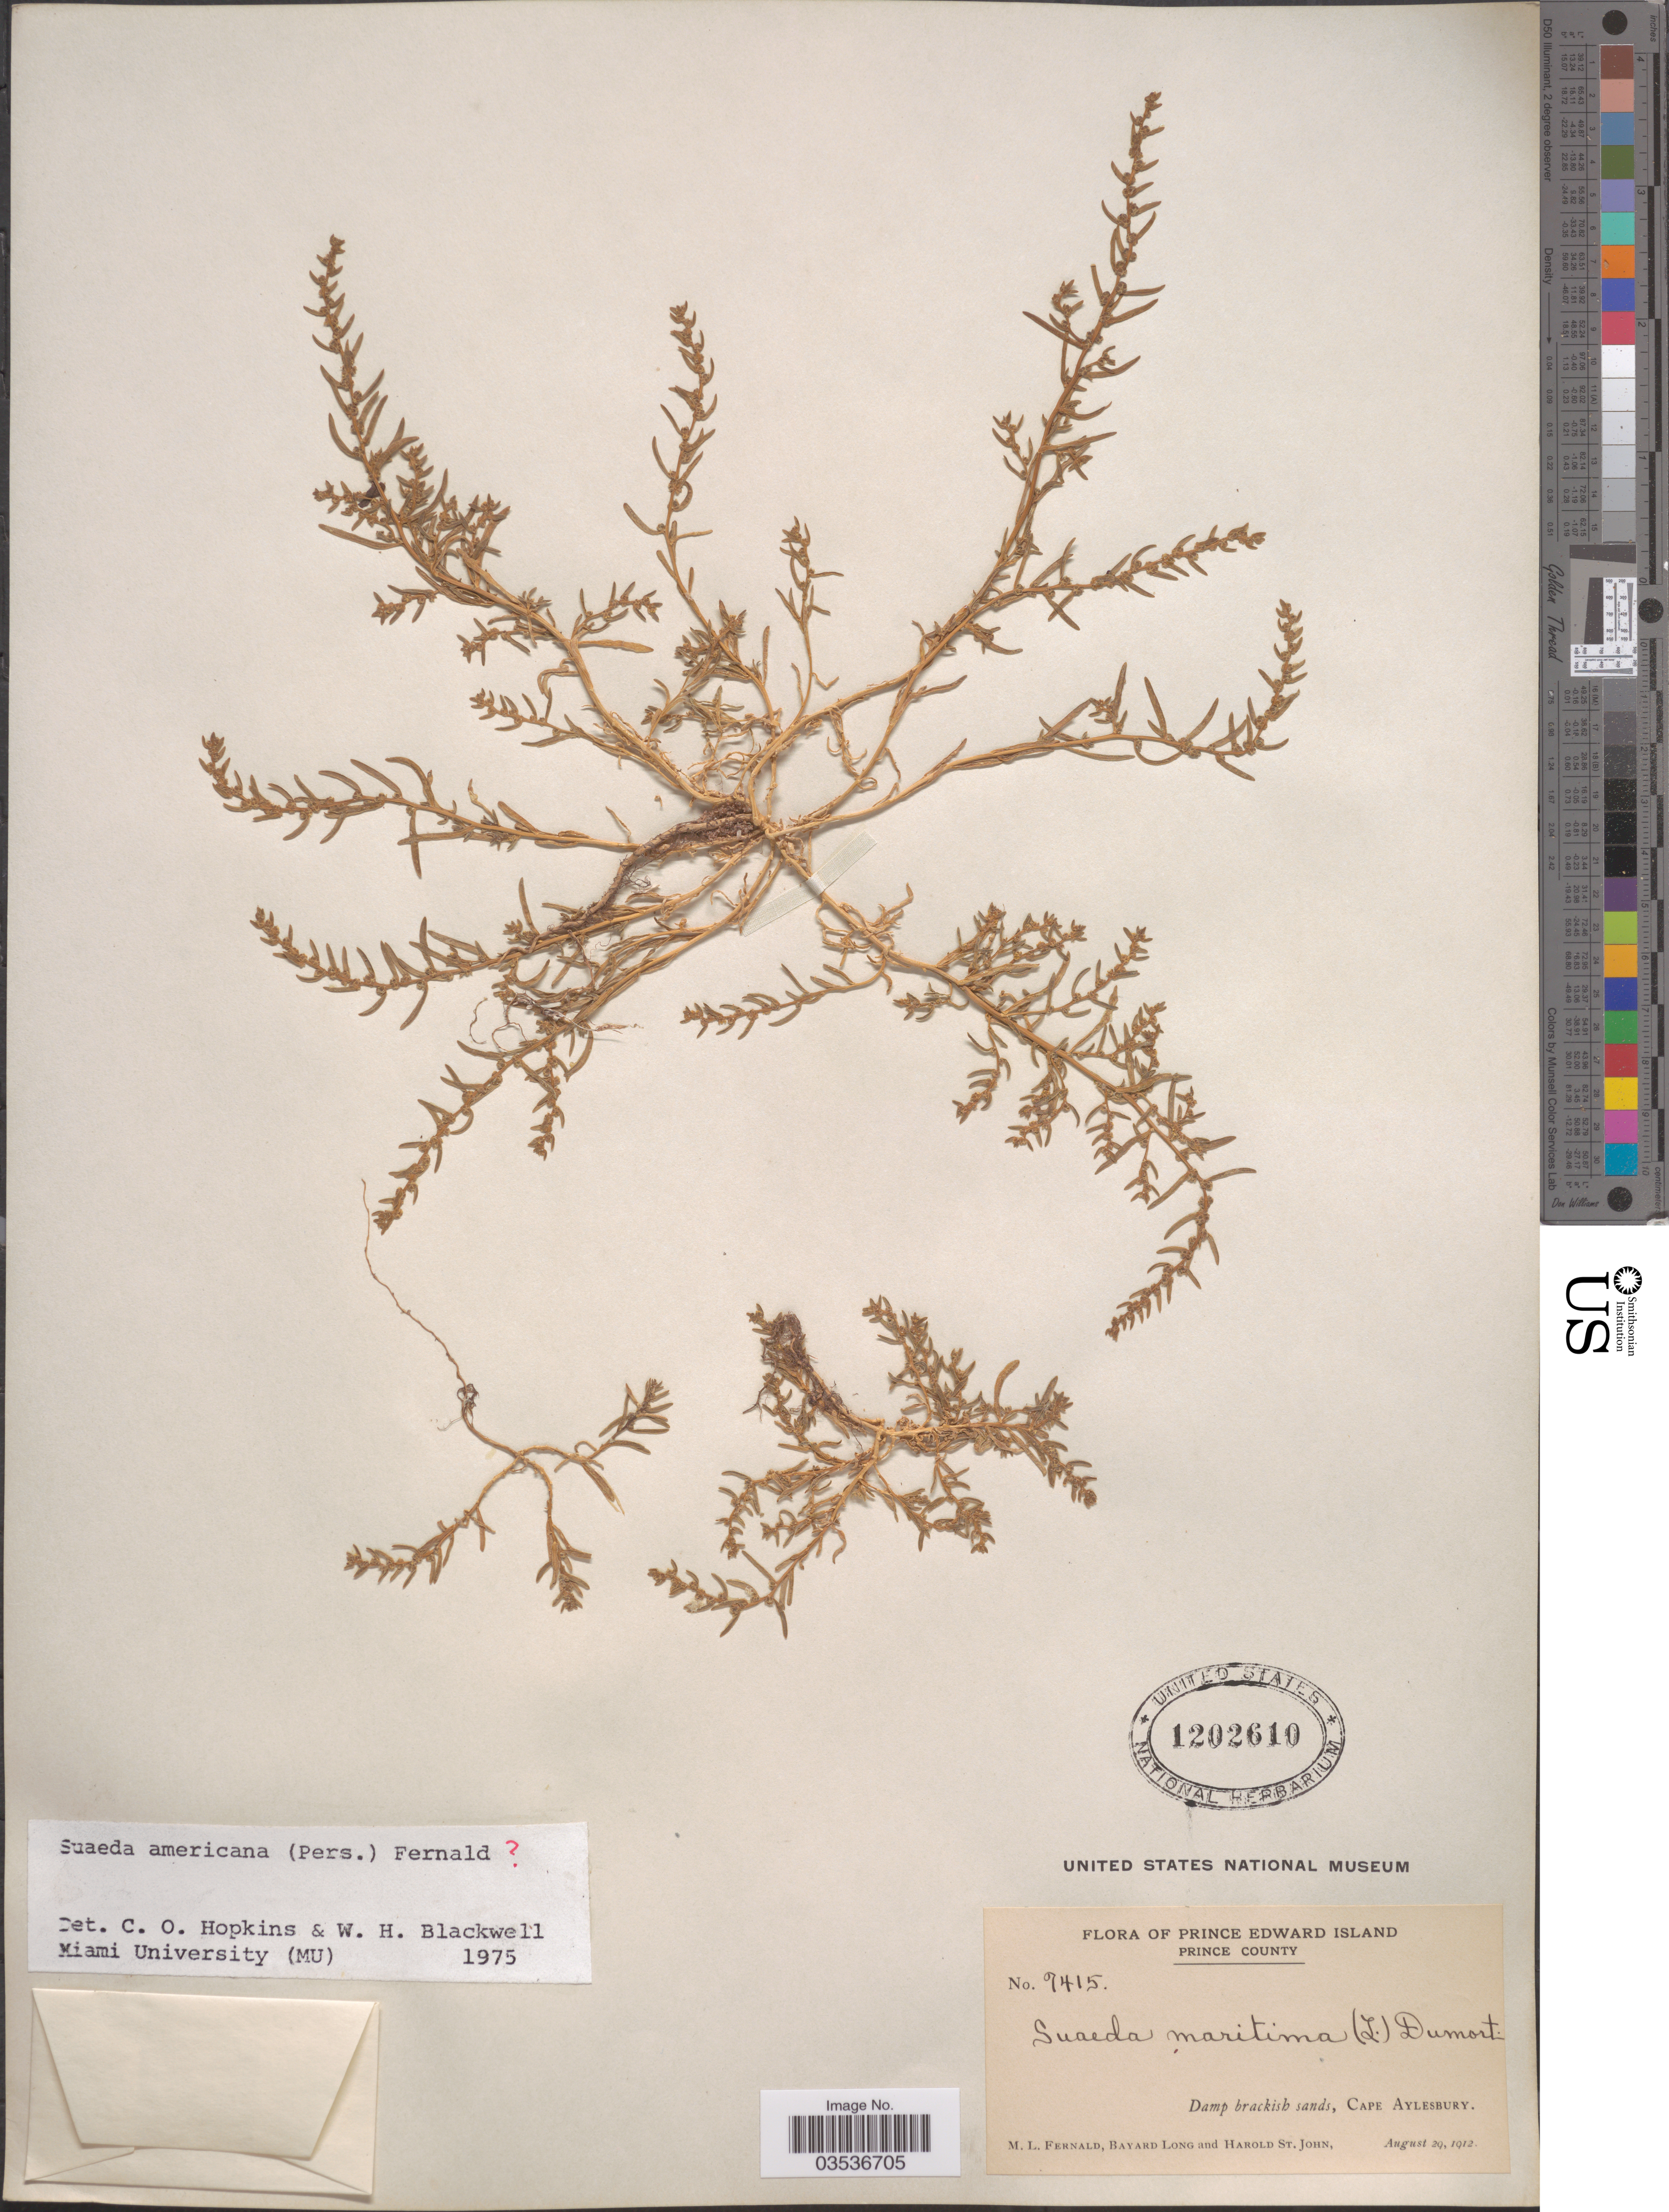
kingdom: Plantae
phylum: Tracheophyta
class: Magnoliopsida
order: Caryophyllales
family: Amaranthaceae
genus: Suaeda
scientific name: Suaeda americana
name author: (Pers.) Fernald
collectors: M. L. Fernald, B. Long & H. St. John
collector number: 7415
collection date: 1912-08-29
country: Canada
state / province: Prince Edward Island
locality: Prince County. Damp brackish sands, Cape Aylesbury.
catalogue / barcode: US 1202610